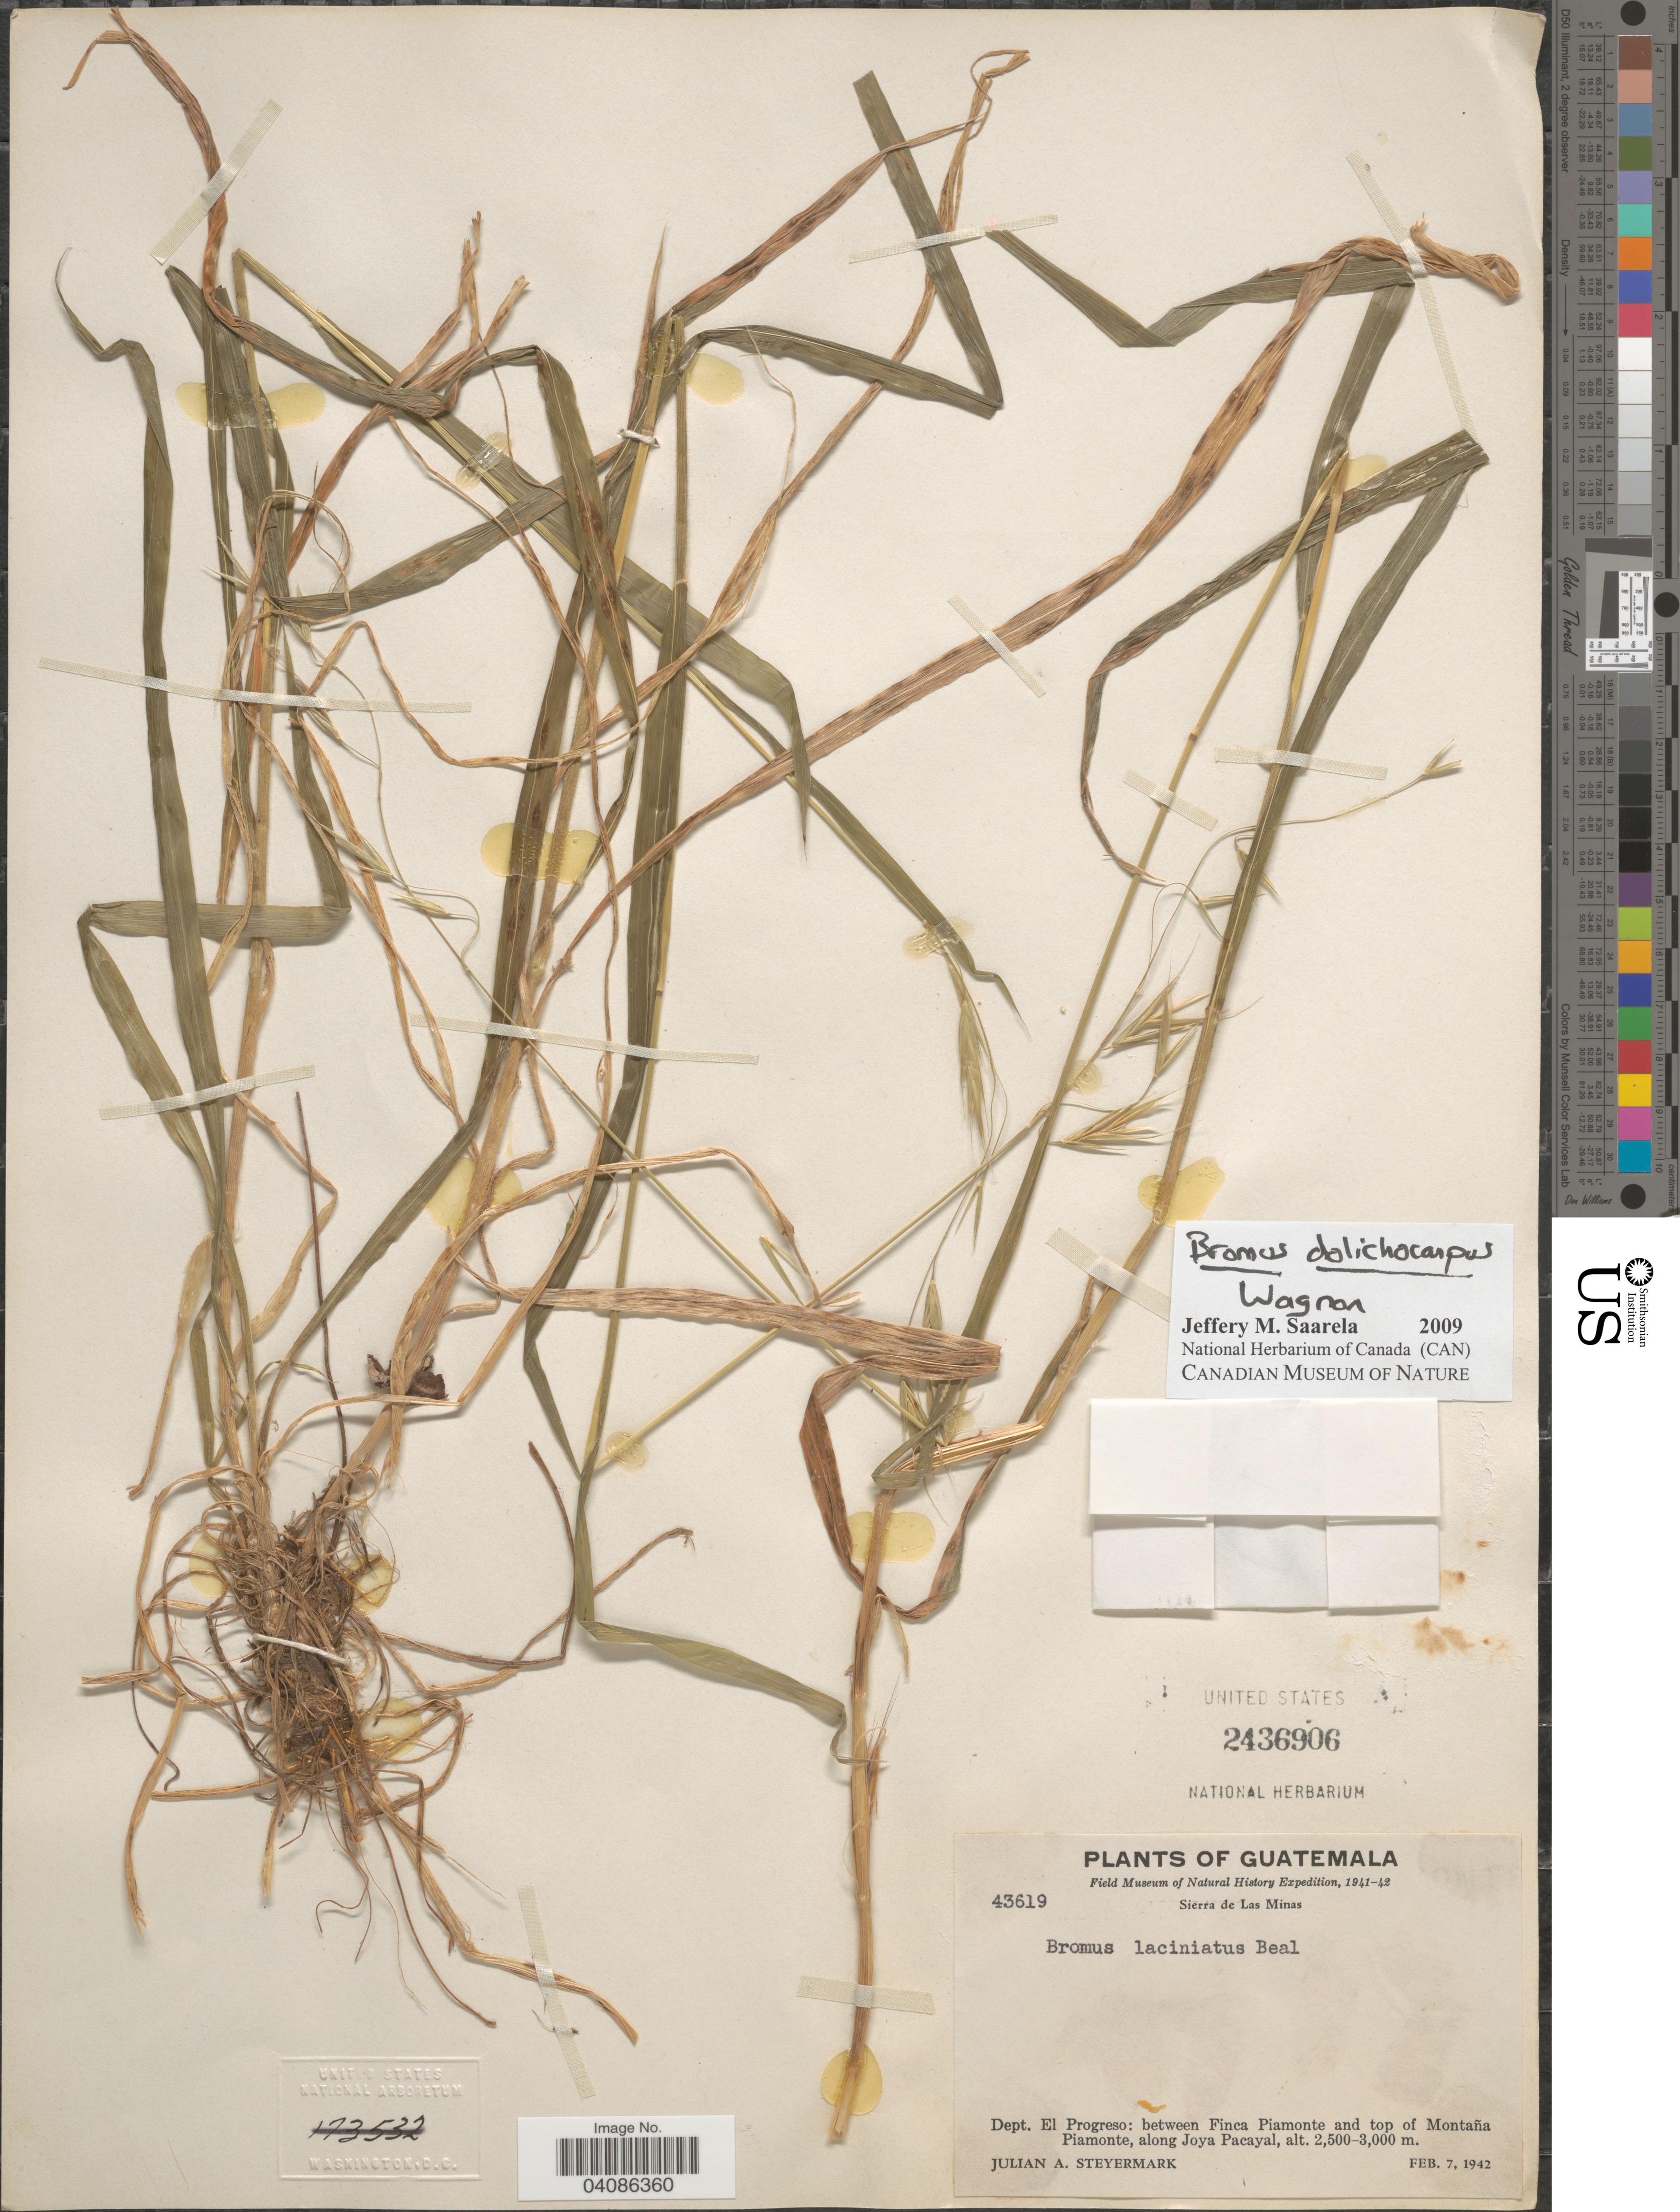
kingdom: Plantae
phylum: Tracheophyta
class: Liliopsida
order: Poales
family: Poaceae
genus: Bromus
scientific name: Bromus dolichocarpus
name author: Wagnon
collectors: J. Steyermark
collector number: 43619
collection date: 1942-02-07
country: Guatemala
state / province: El Progreso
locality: Field Museum of Natural History Expedition, 1941-42. Sierra de Las Minas. Dept. El Progreso: between Finca Piamonte and top of Montaña Piamonte, along Joya Pacayal.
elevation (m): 2500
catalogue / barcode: US 2436906